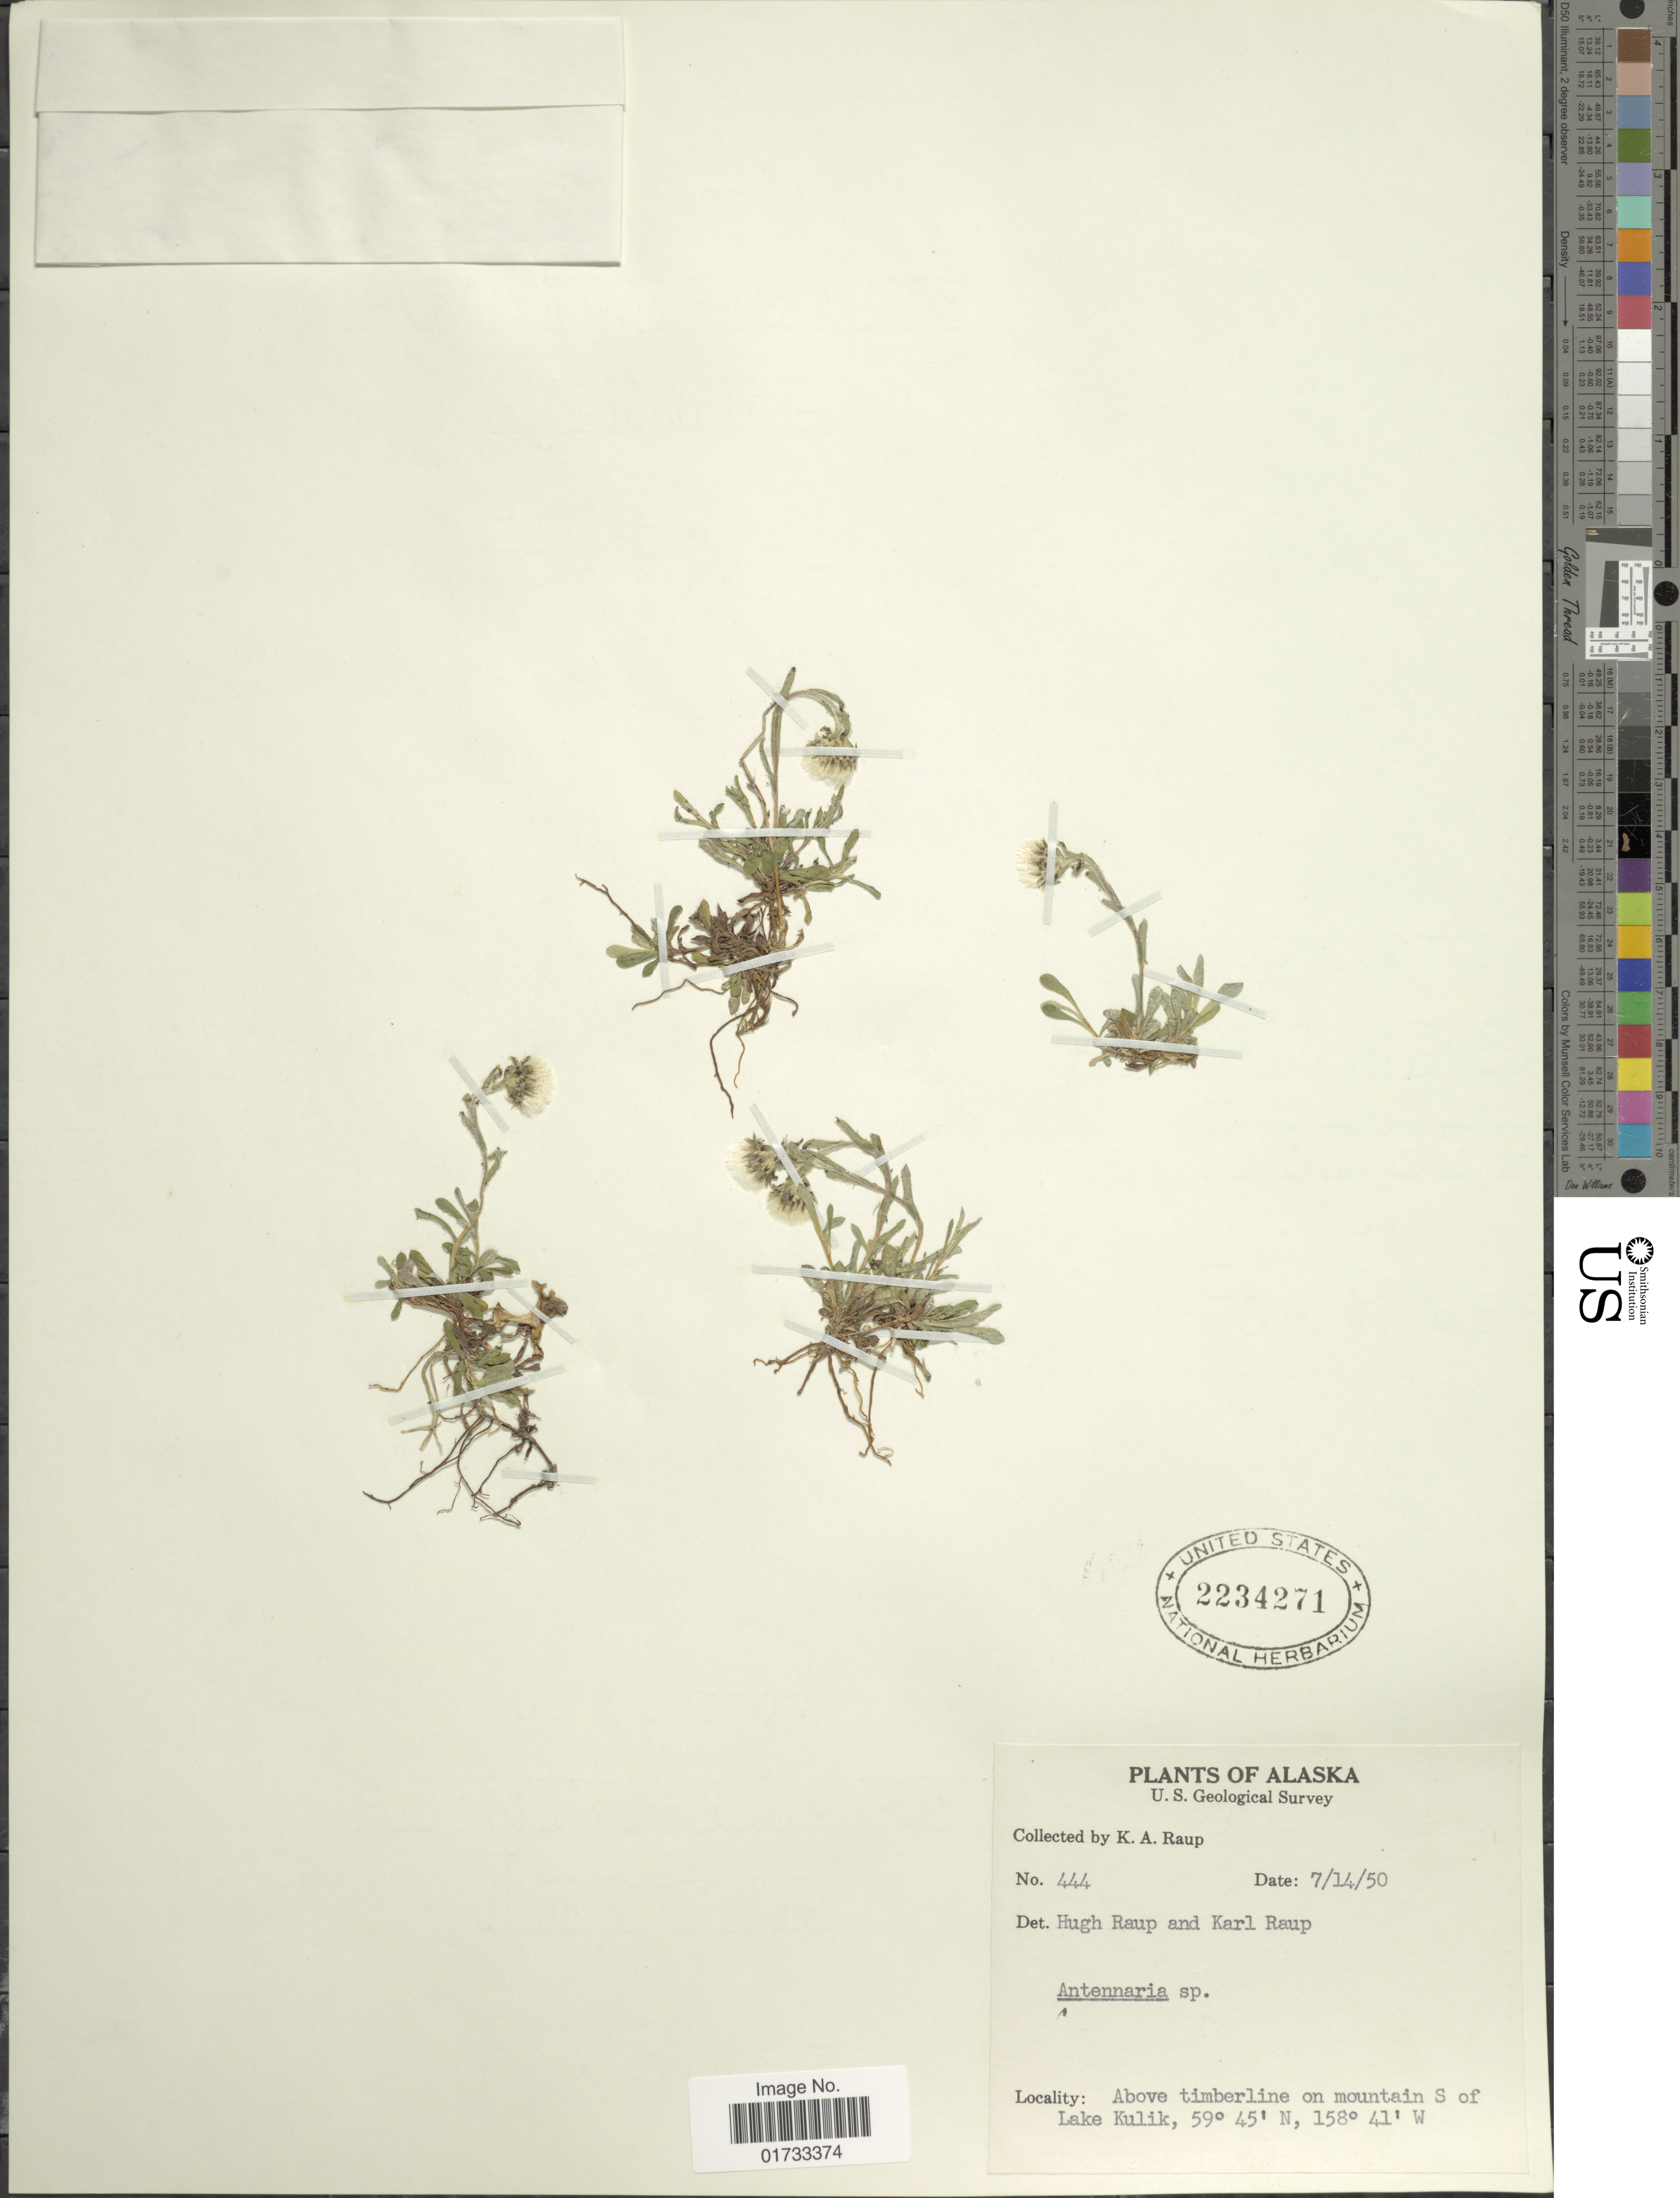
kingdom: Plantae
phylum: Tracheophyta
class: Magnoliopsida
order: Asterales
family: Asteraceae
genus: Antennaria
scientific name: Antennaria sp.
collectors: K. Raup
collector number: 444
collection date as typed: Transcribed d/m/y: 14/7/50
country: United States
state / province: Alaska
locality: Above timerline on mountain S of Lake Kulik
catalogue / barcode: US 2234271